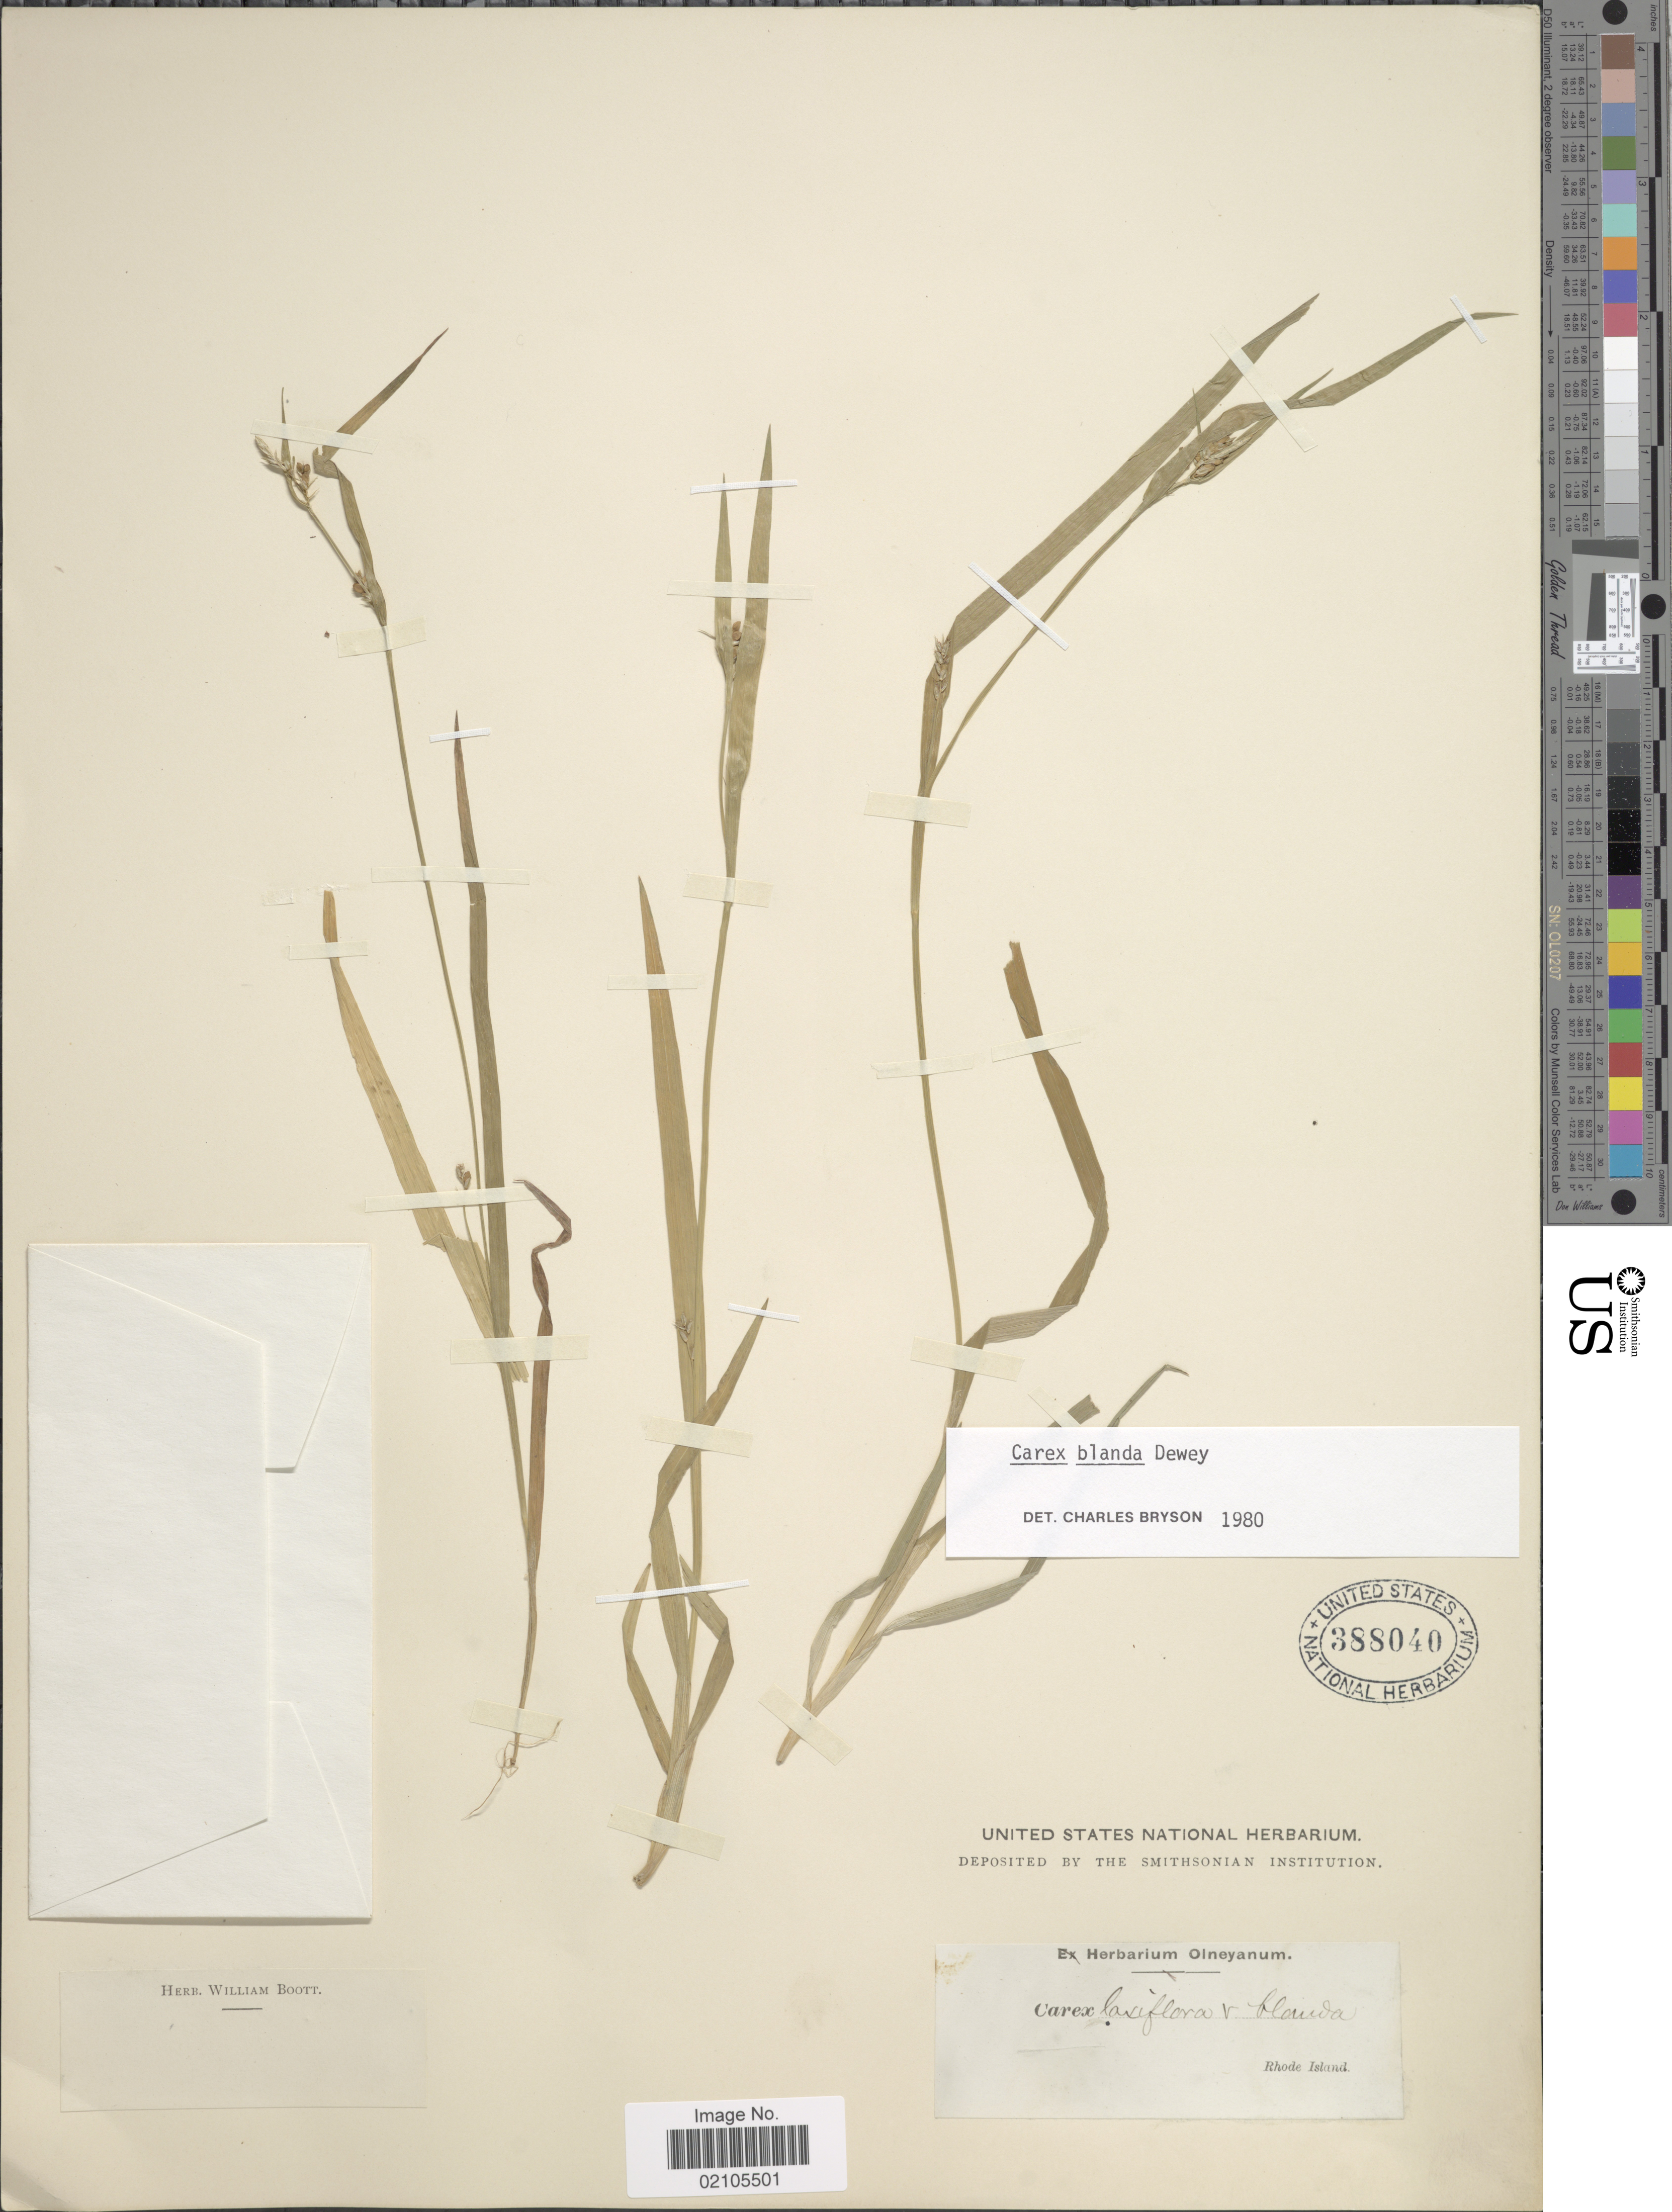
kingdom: Plantae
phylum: Tracheophyta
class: Liliopsida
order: Poales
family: Cyperaceae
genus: Carex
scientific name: Carex blanda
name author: Dewey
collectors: ex herb. Olneyanum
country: United States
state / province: Rhode Island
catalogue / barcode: US 388040